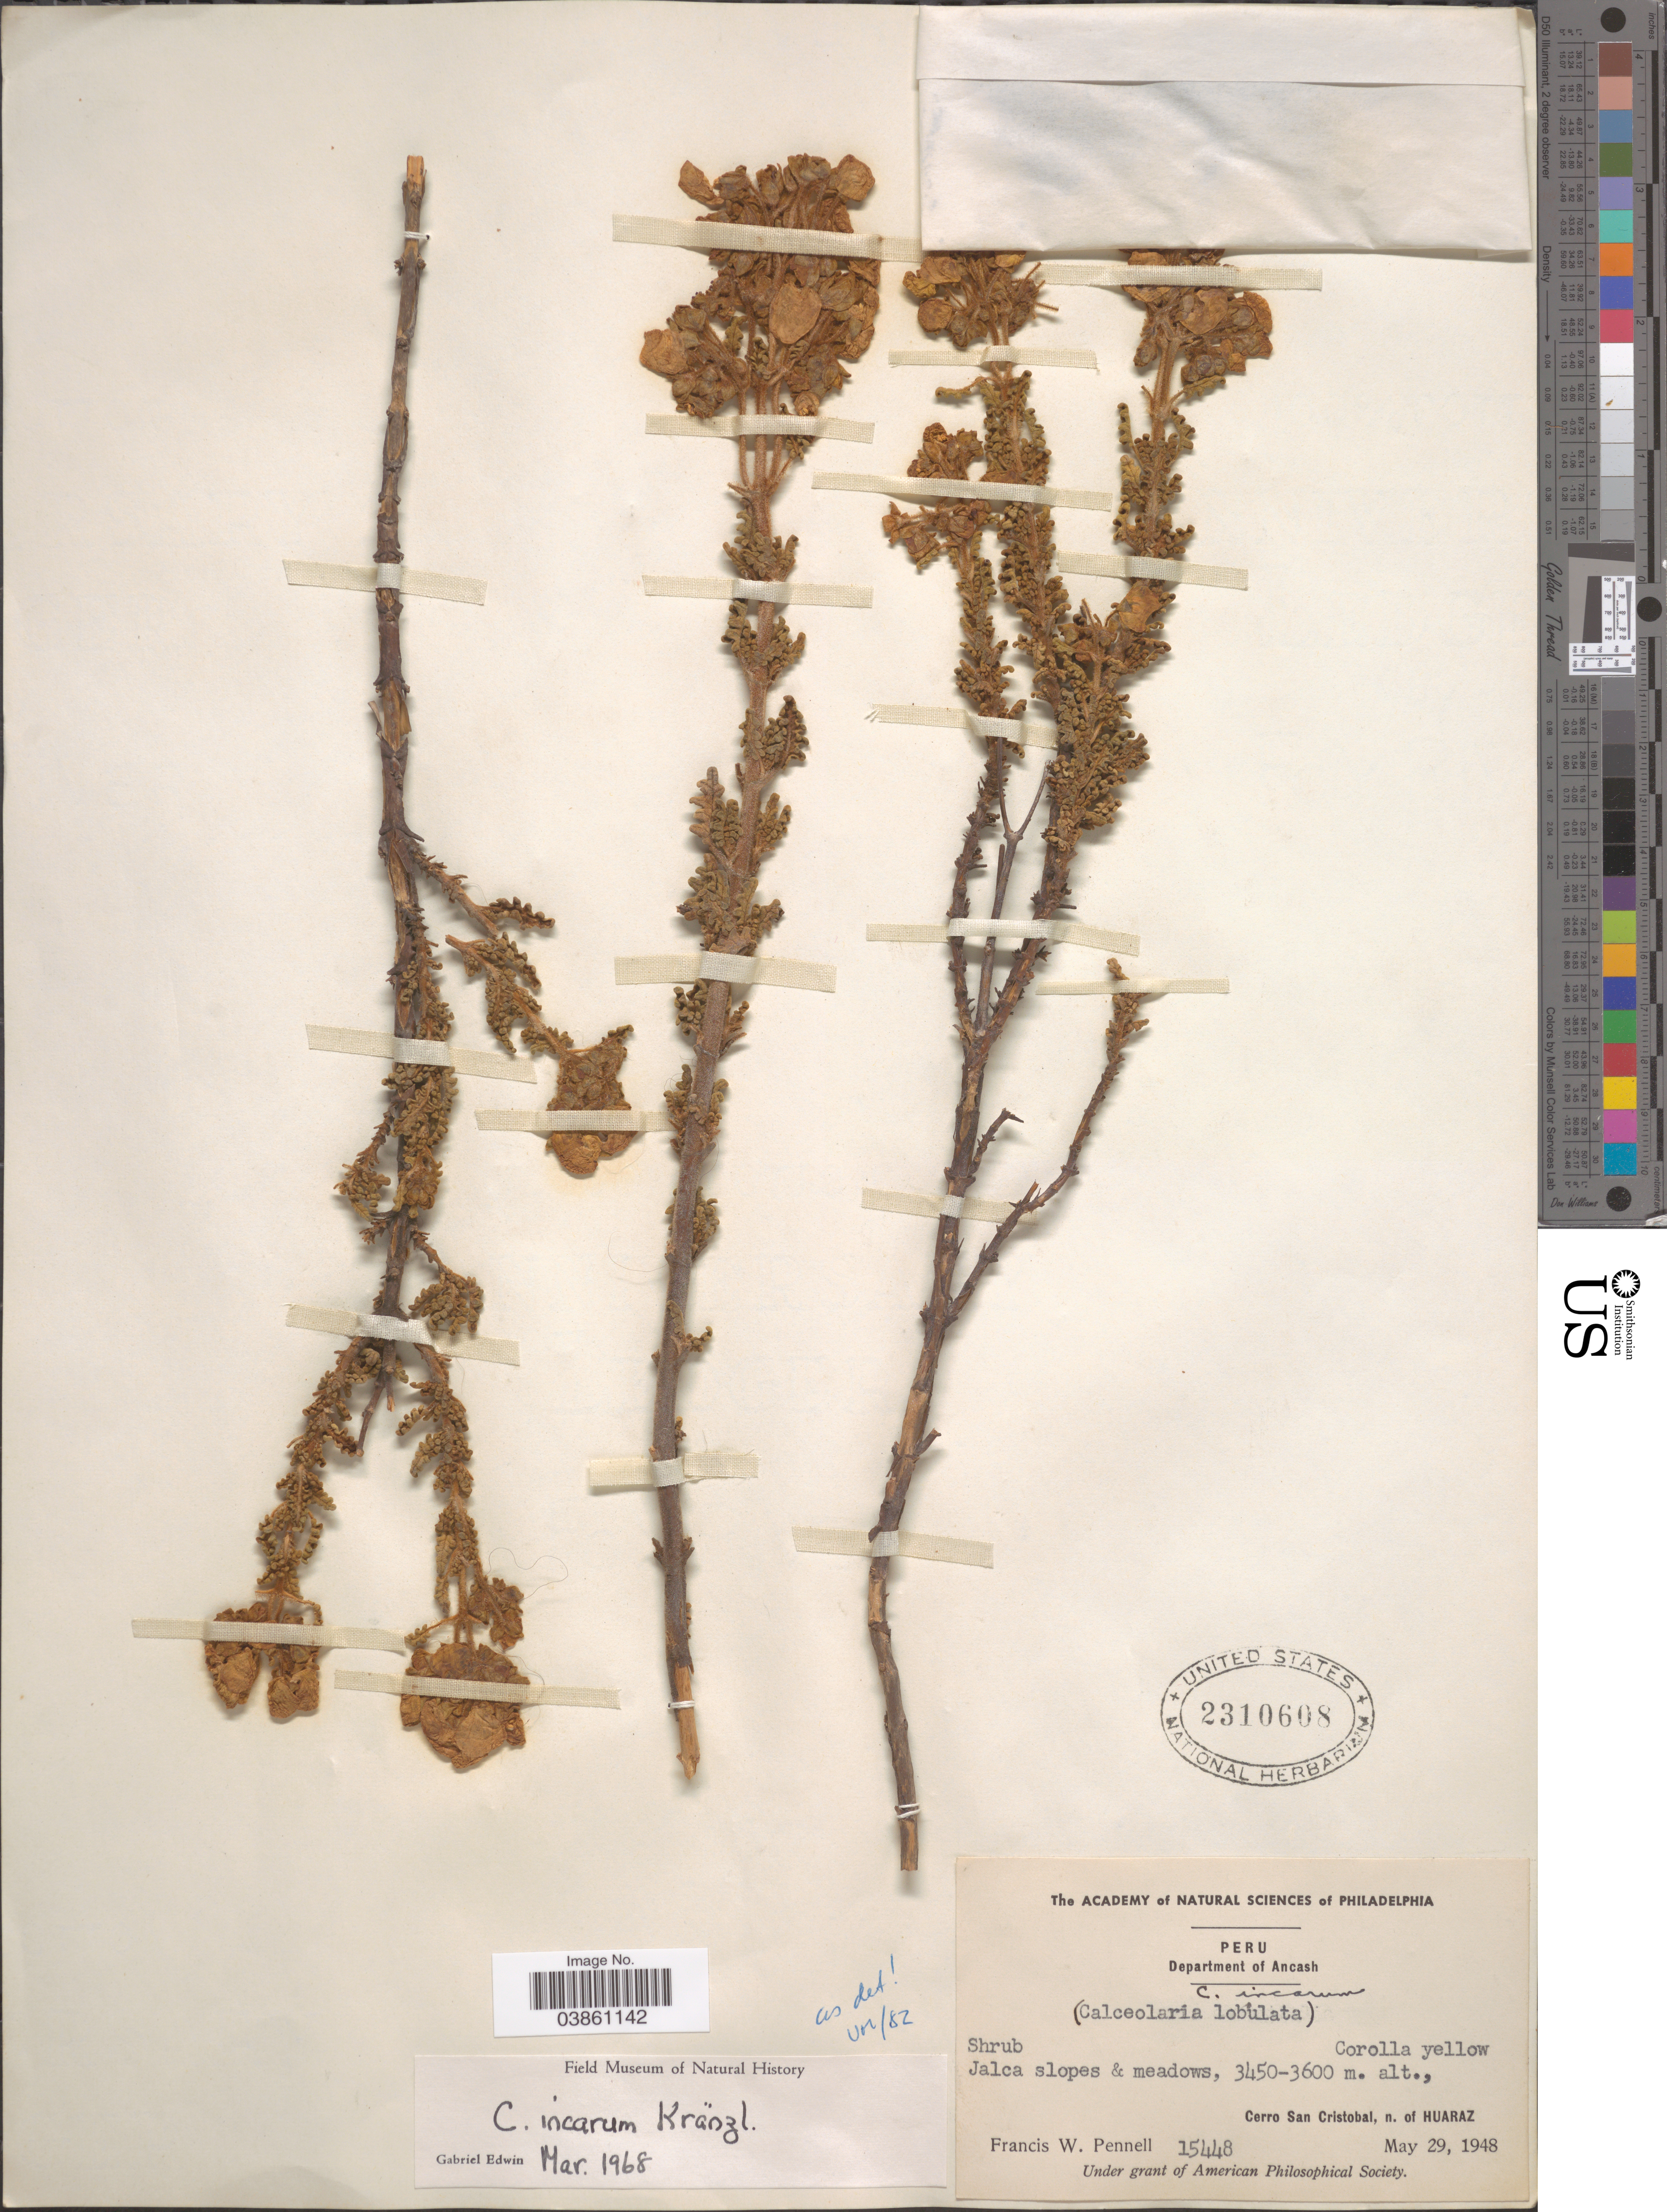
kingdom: Plantae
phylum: Tracheophyta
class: Magnoliopsida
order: Lamiales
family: Calceolariaceae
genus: Calceolaria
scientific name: Calceolaria incarum subsp. incarum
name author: Kraenzl.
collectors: F. W. Pennell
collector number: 15448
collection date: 1948-05-29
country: Peru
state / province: Ancash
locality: Department of Ancash. Cerro San Cristobal, n. of Huaraz.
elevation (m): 3450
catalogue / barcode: US 2310608